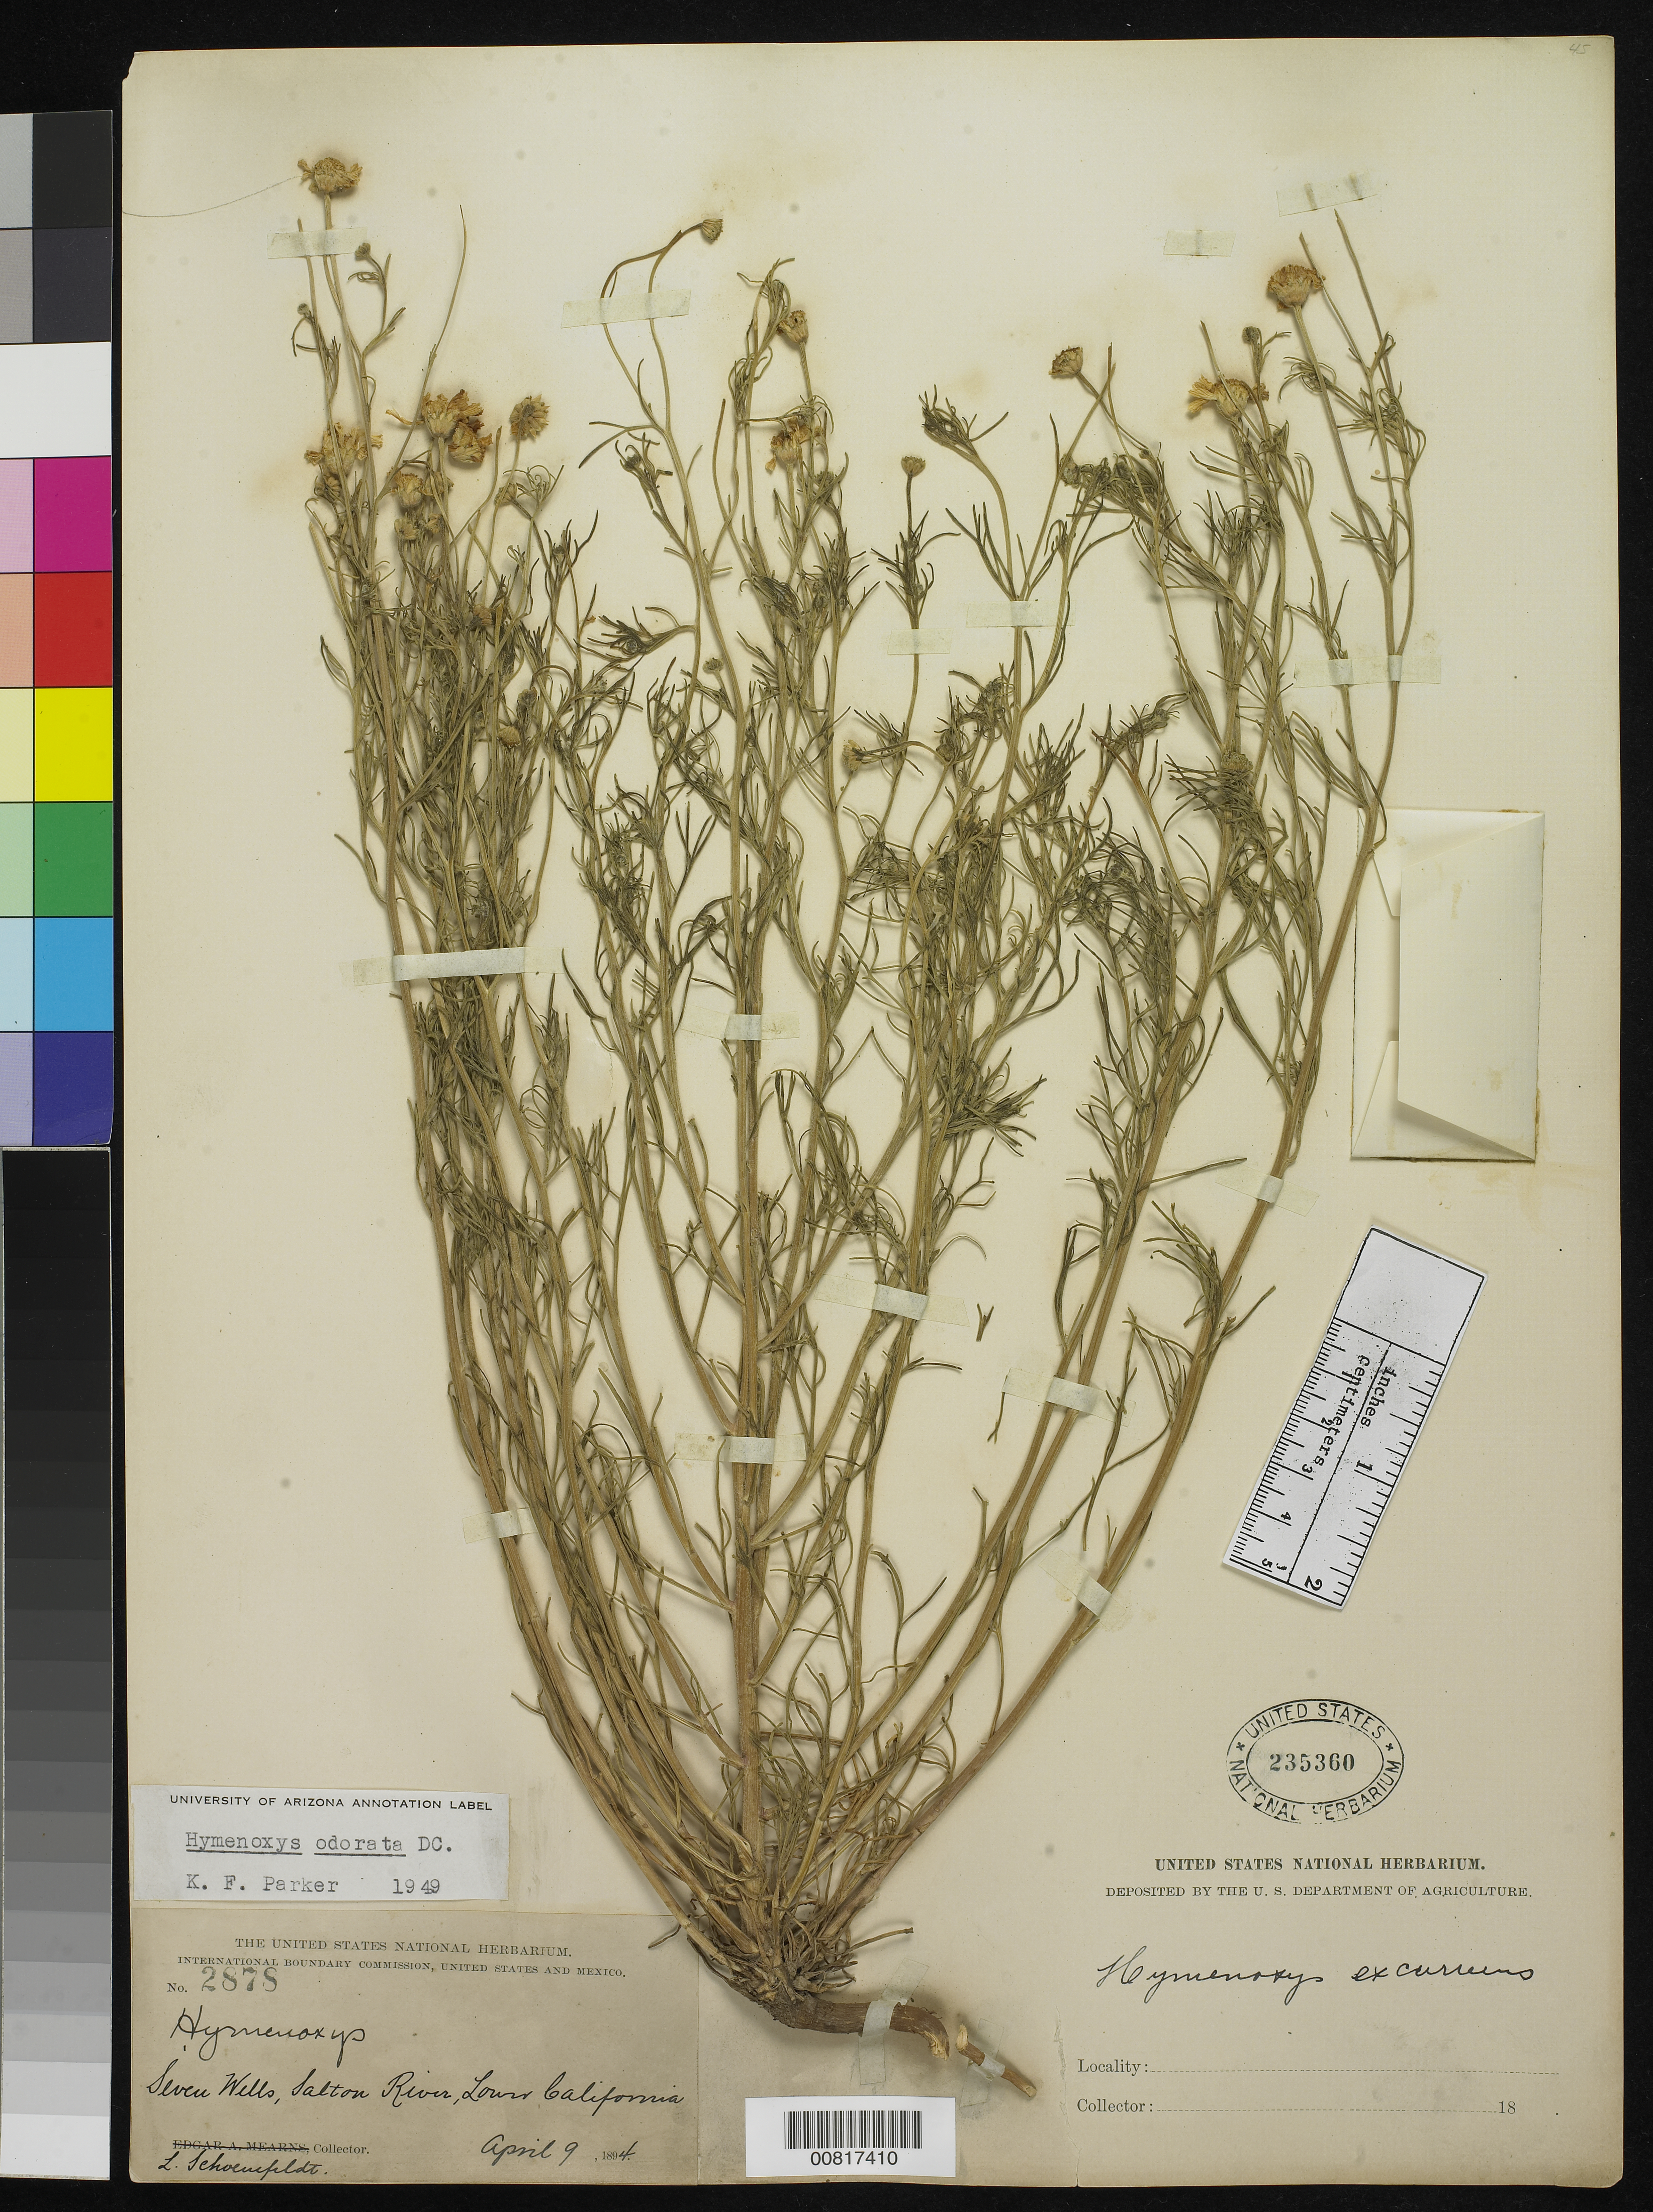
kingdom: Plantae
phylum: Tracheophyta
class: Magnoliopsida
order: Asterales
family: Asteraceae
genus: Hymenoxys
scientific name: Hymenoxys odorata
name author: DC.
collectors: L. Schoenfeldt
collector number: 2878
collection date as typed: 09 Apr 1894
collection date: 1894-04-09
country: Mexico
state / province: Baja California Norte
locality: Seven Wells, Salton River, Baja California.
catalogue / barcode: US 235360